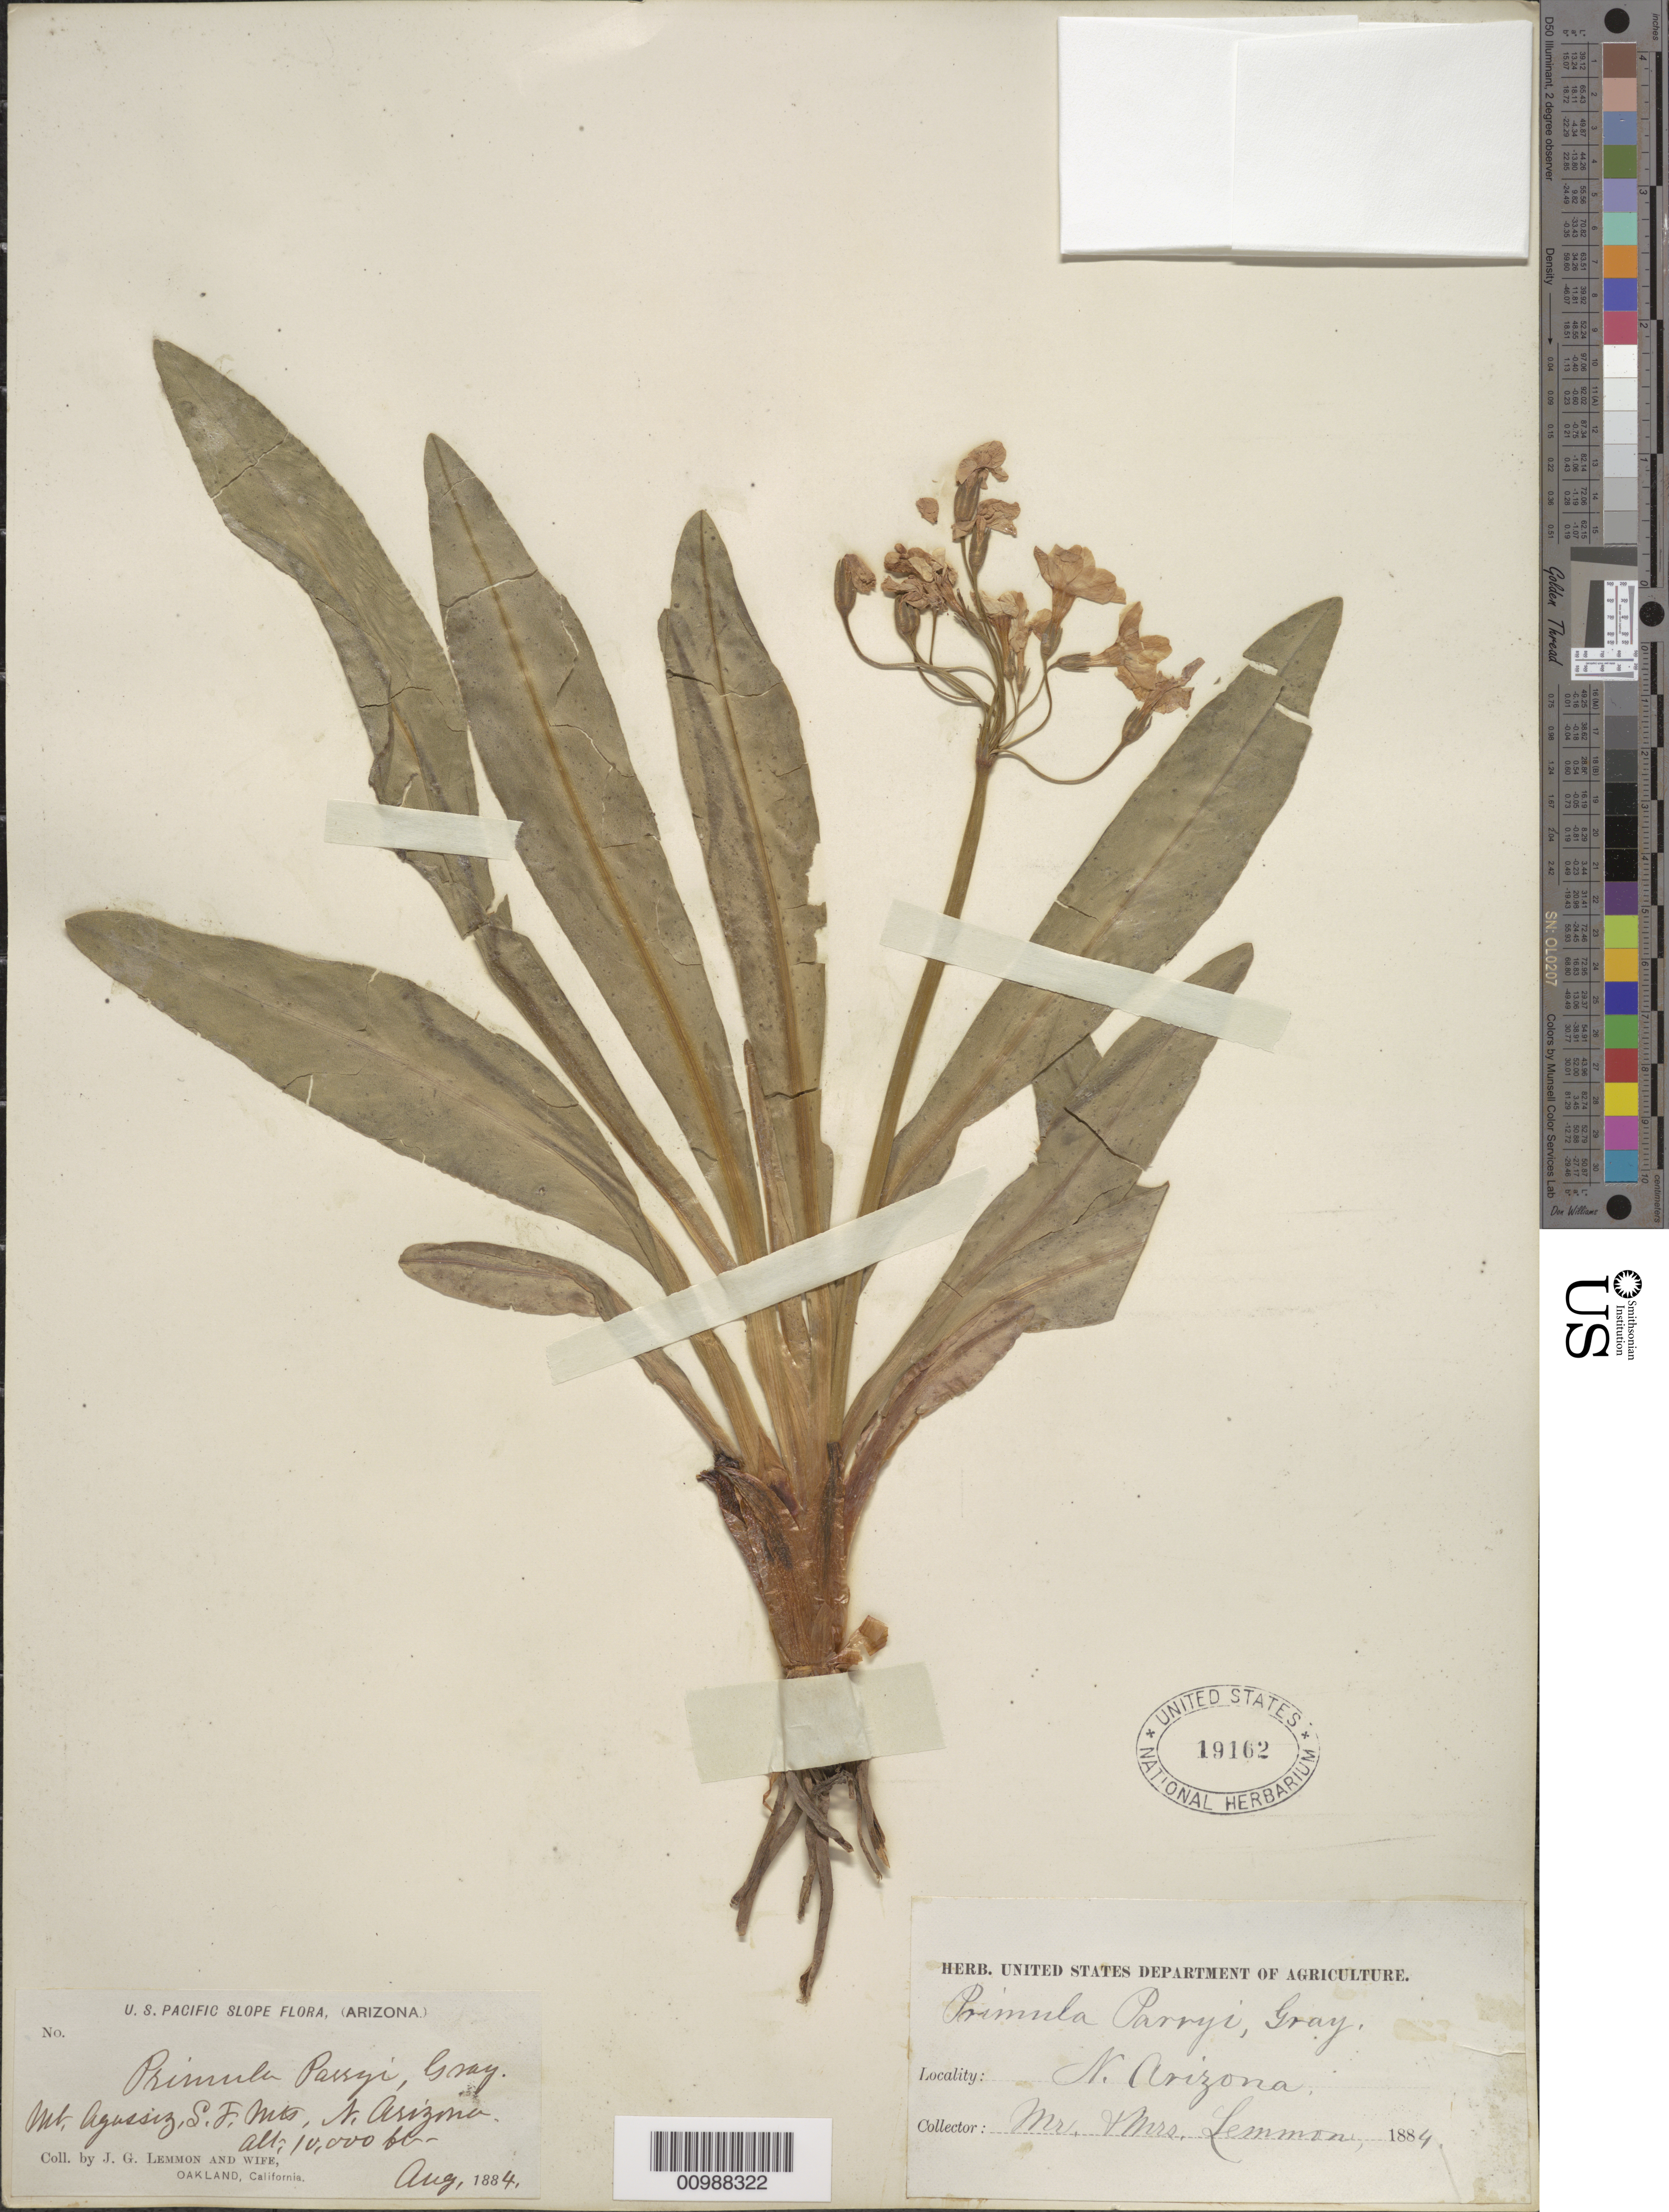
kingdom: Plantae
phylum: Tracheophyta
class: Magnoliopsida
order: Ericales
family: Primulaceae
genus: Primula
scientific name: Primula parryi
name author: A. Gray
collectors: J. G. Lemmon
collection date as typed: Aug 1884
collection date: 1884-08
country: United States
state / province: Arizona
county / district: Greenlee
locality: San Francisco Mountains.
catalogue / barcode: US 19162